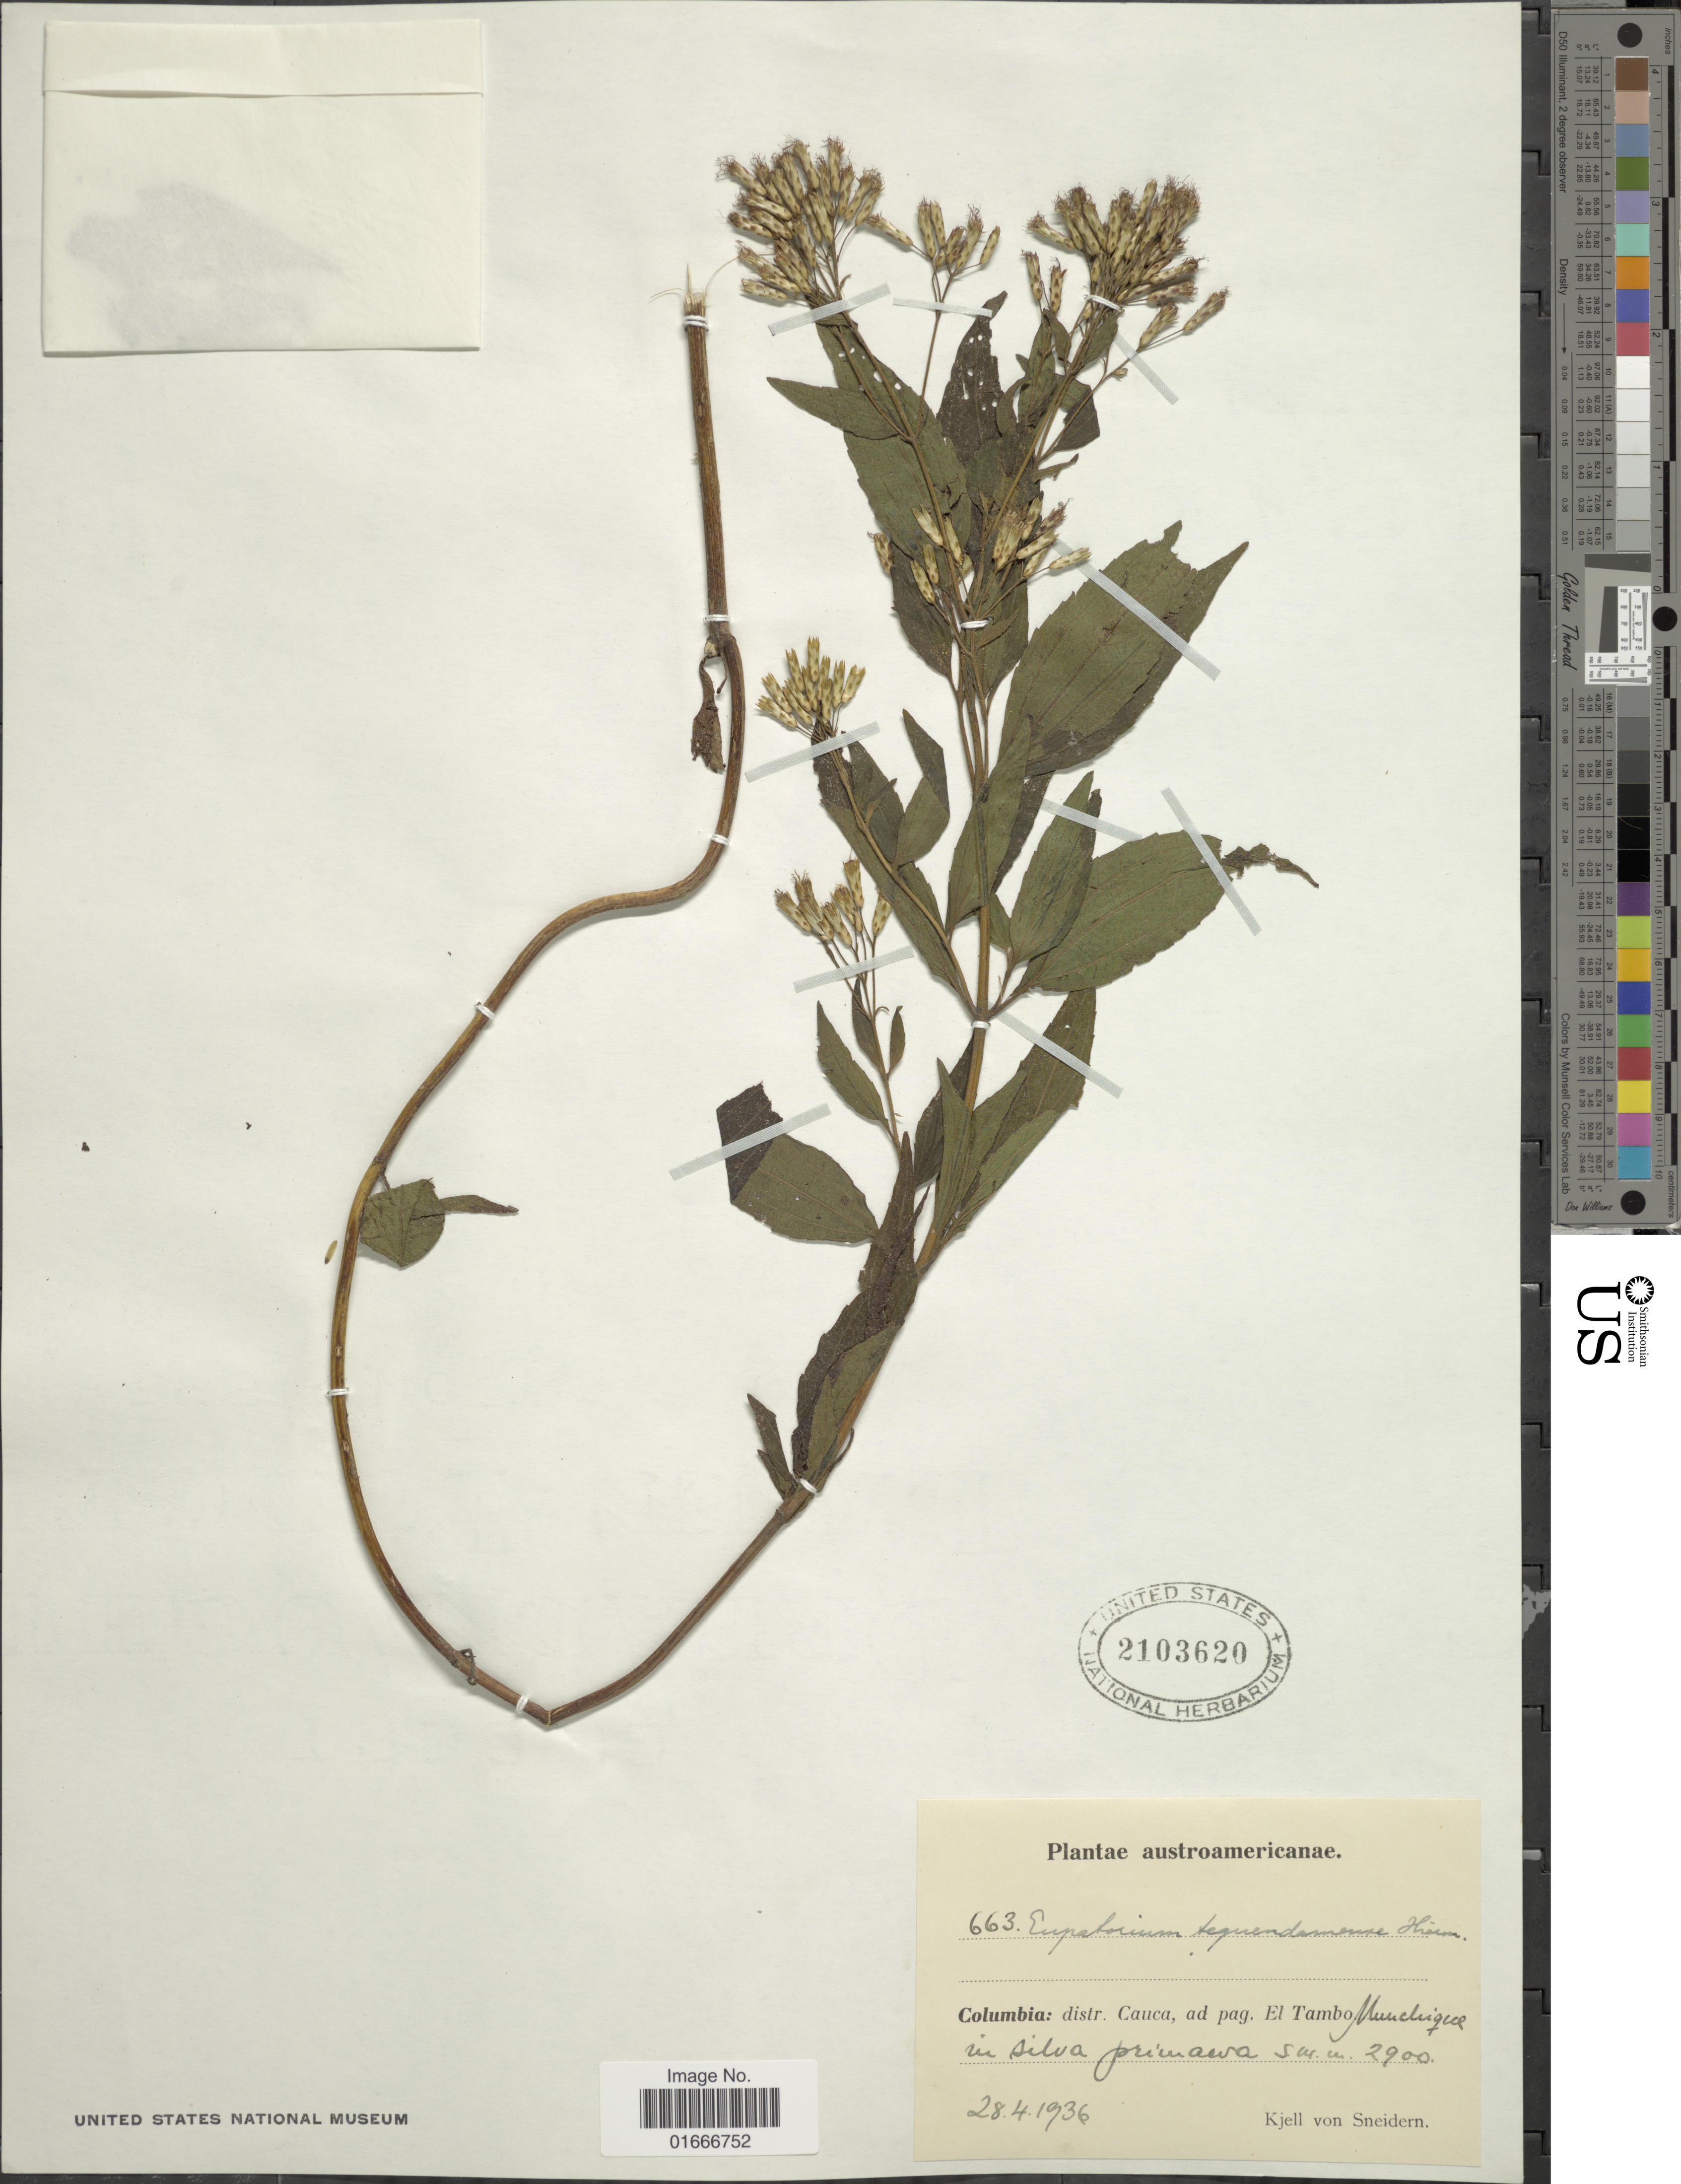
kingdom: Plantae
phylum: Tracheophyta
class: Magnoliopsida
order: Asterales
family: Asteraceae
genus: Chromolaena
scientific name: Chromolaena subscandens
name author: (Hieron.) R.M. King & H. Rob.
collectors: K. von Sneidern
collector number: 663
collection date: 1936-04-28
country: Colombia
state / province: Cauca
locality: ad pag. El Tambo, Munchique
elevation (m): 2800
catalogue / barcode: US 2103620